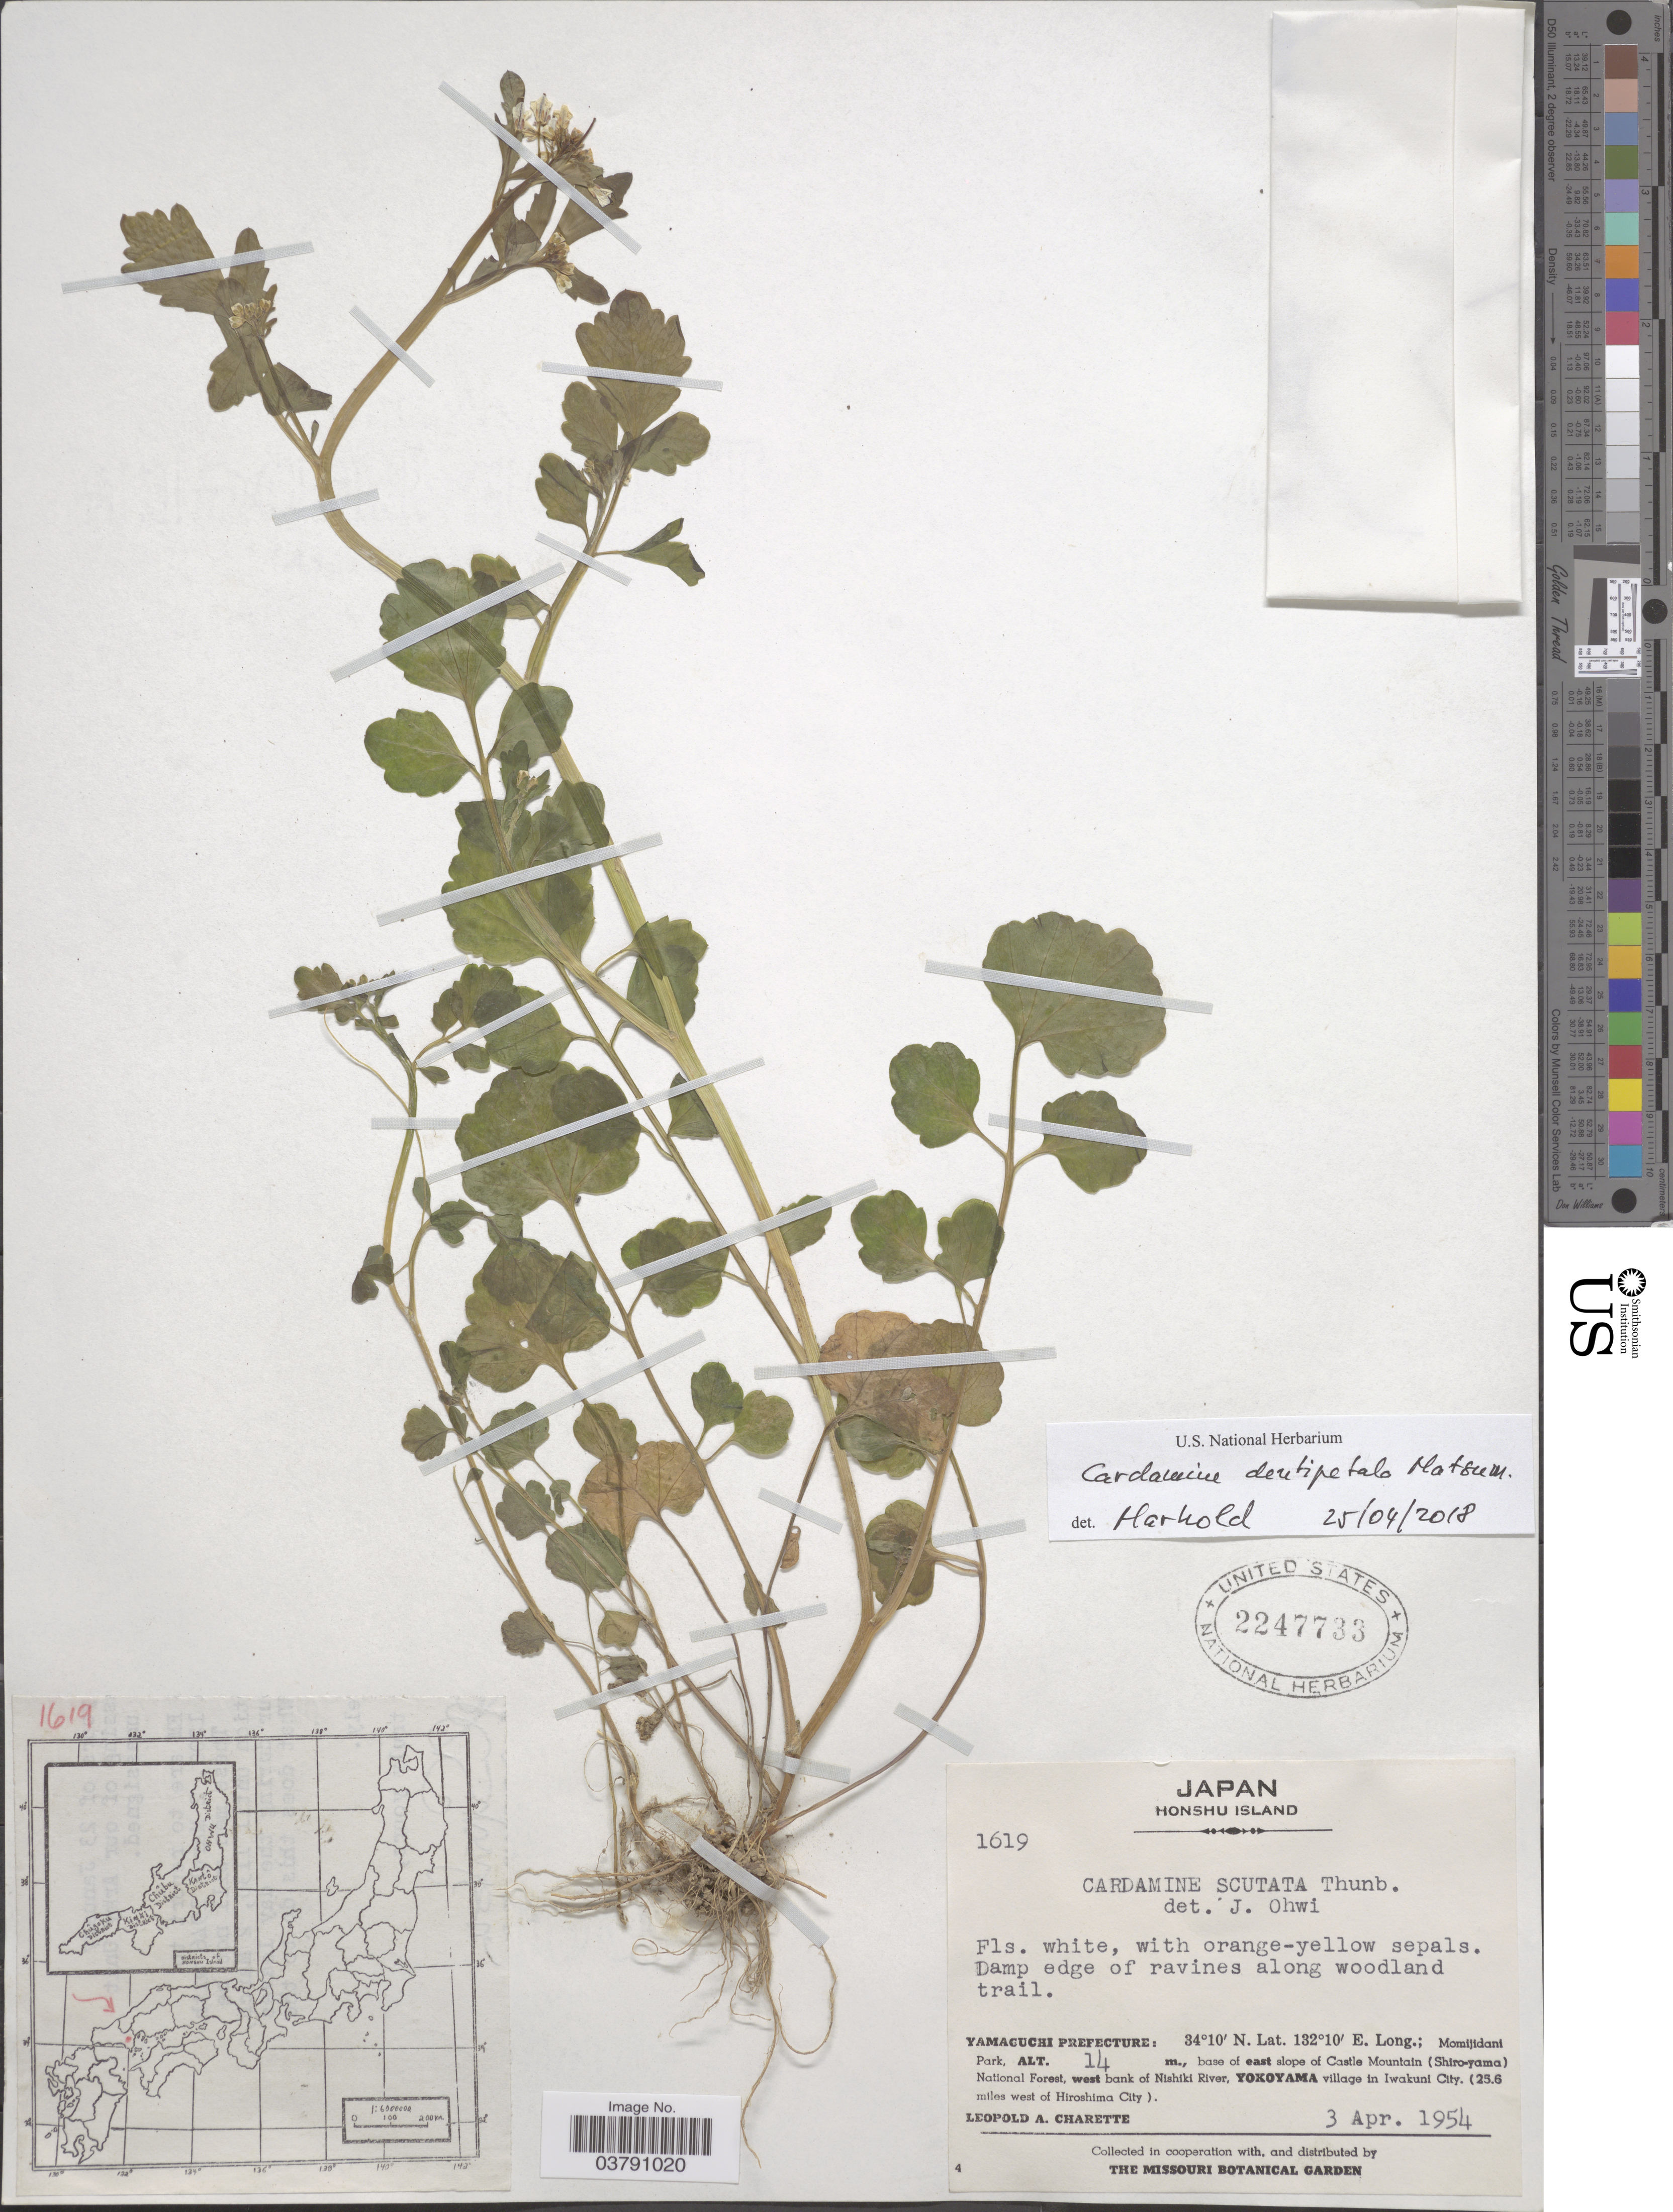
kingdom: Plantae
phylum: Tracheophyta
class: Magnoliopsida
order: Brassicales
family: Brassicaceae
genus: Cardamine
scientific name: Cardamine dentipetala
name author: Matsum.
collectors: L. A. Charette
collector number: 1619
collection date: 1954-04-03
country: Japan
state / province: Yamaguti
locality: Honshu Island. Yamaguchi Prefecture: Momijidani Park, base of east slope of Castle Mountain (Shiro-yama) National Forest, west bank of Nishiki River, Yokoyama village in Iwakuni City. (25.6 miles west of Hiroshima City).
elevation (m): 14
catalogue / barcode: US 2247733